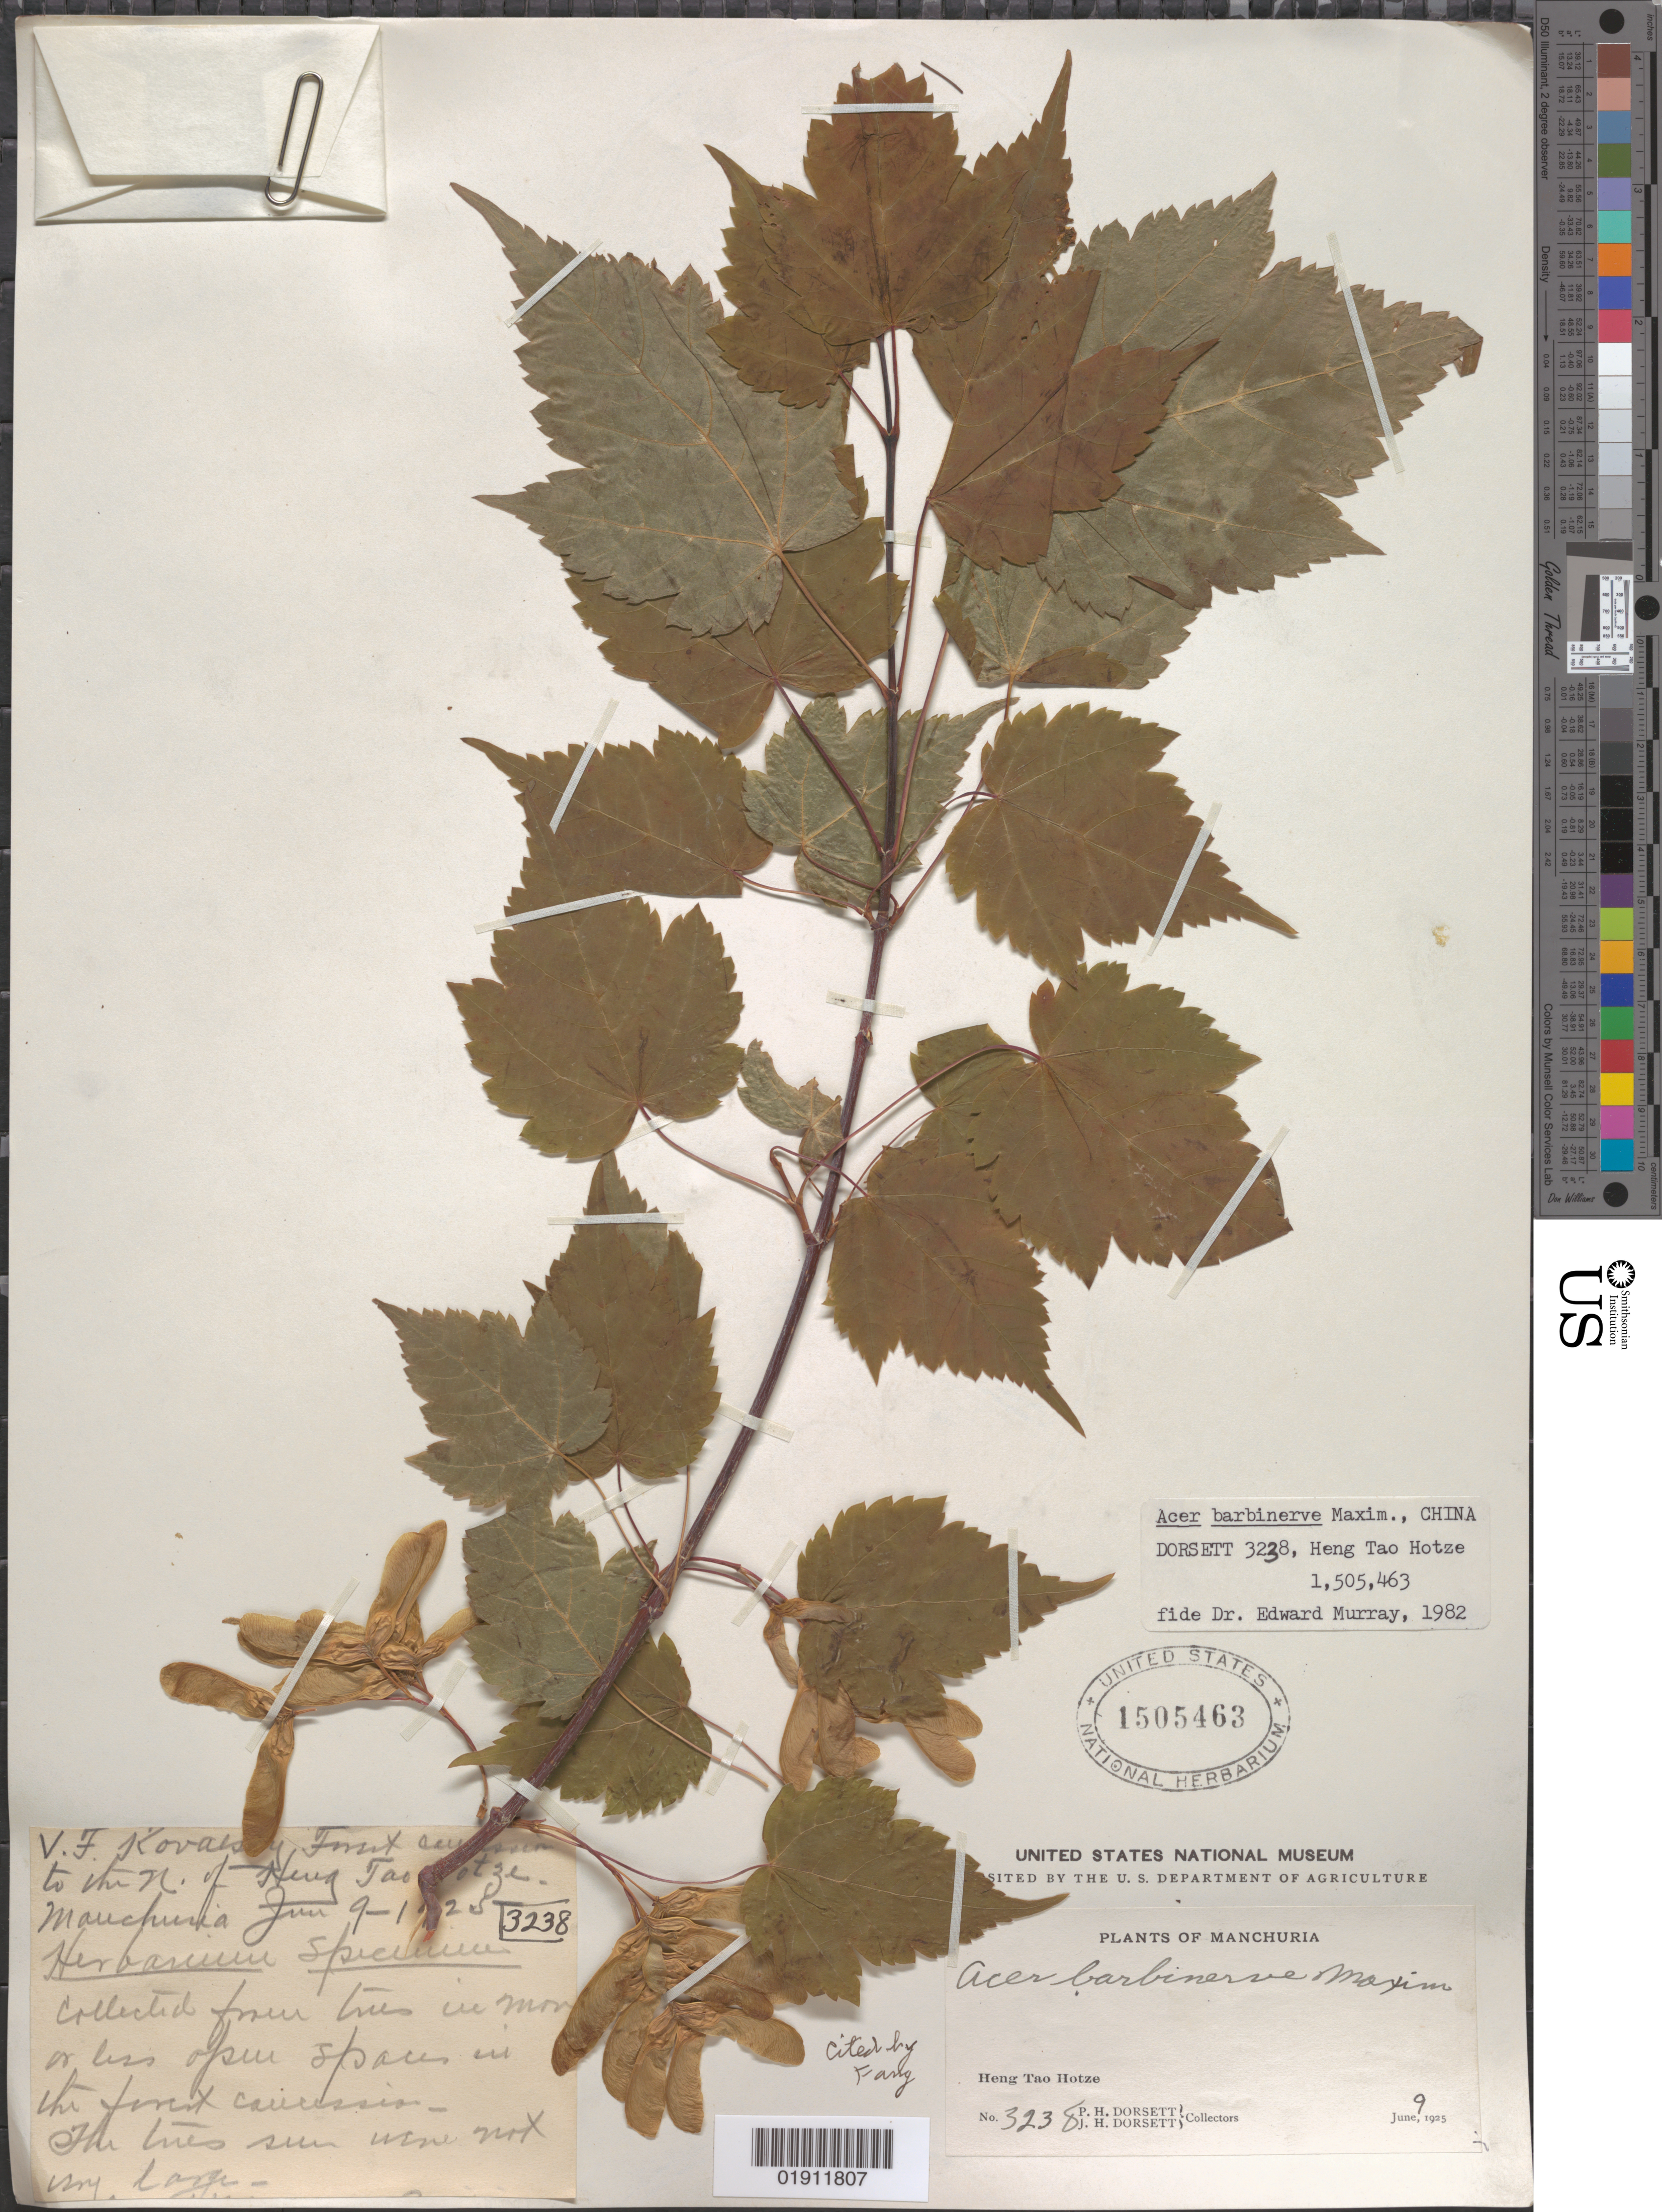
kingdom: Plantae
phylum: Tracheophyta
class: Magnoliopsida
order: Sapindales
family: Sapindaceae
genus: Acer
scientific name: Acer barbinerve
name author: Maxim.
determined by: Murray, Edward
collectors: P. H. Dorsett & J. Dorsett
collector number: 3238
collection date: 1925-06-09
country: China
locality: Manchuria, N of Heng Tao Hotze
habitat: Collected from trees in more or less open spaces in the forest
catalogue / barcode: US 1505463